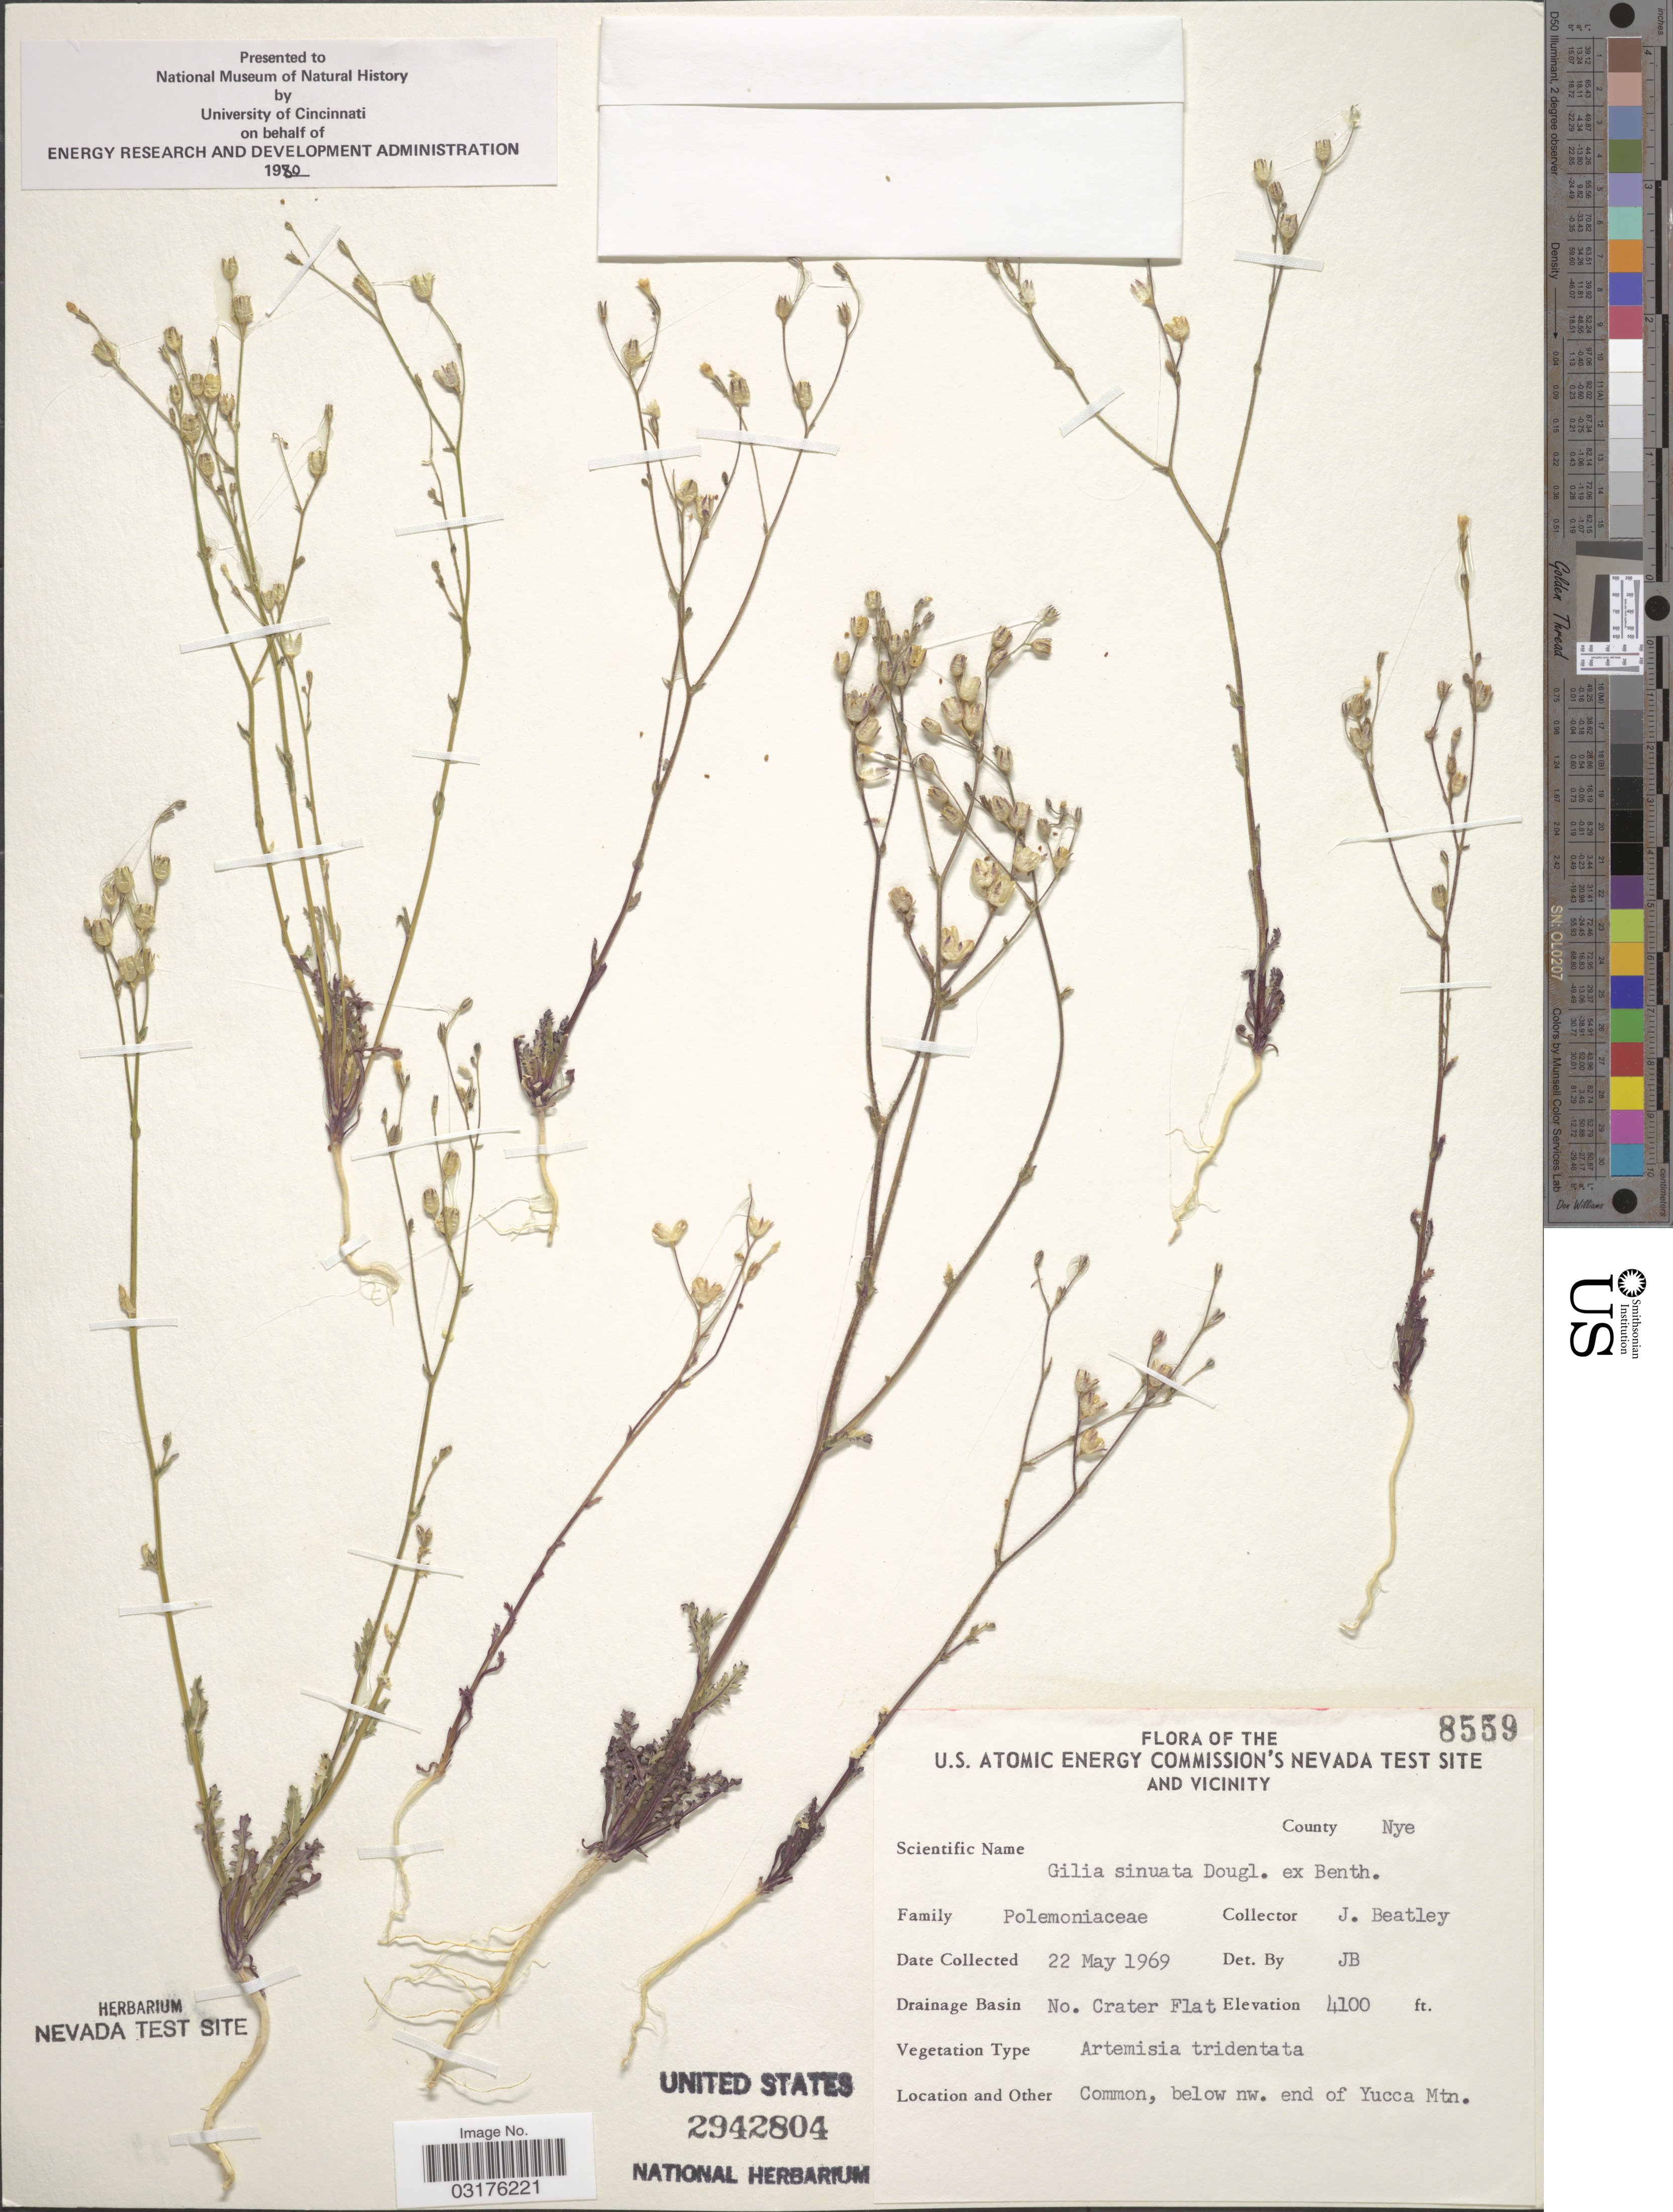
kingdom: Plantae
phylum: Tracheophyta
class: Magnoliopsida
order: Ericales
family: Polemoniaceae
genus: Gilia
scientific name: Gilia sinuata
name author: Douglas ex Benth.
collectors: J. C. Beatley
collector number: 8559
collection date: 1969-05-22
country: United States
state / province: Nevada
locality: The U.S. Atomic Energy Commission's Nevada Test Site And Vicinity, County Nye, Drainage Basin No. Crater Flat, Common, below nw. end of Yucca Mtn.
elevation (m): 1250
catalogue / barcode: US 2942804